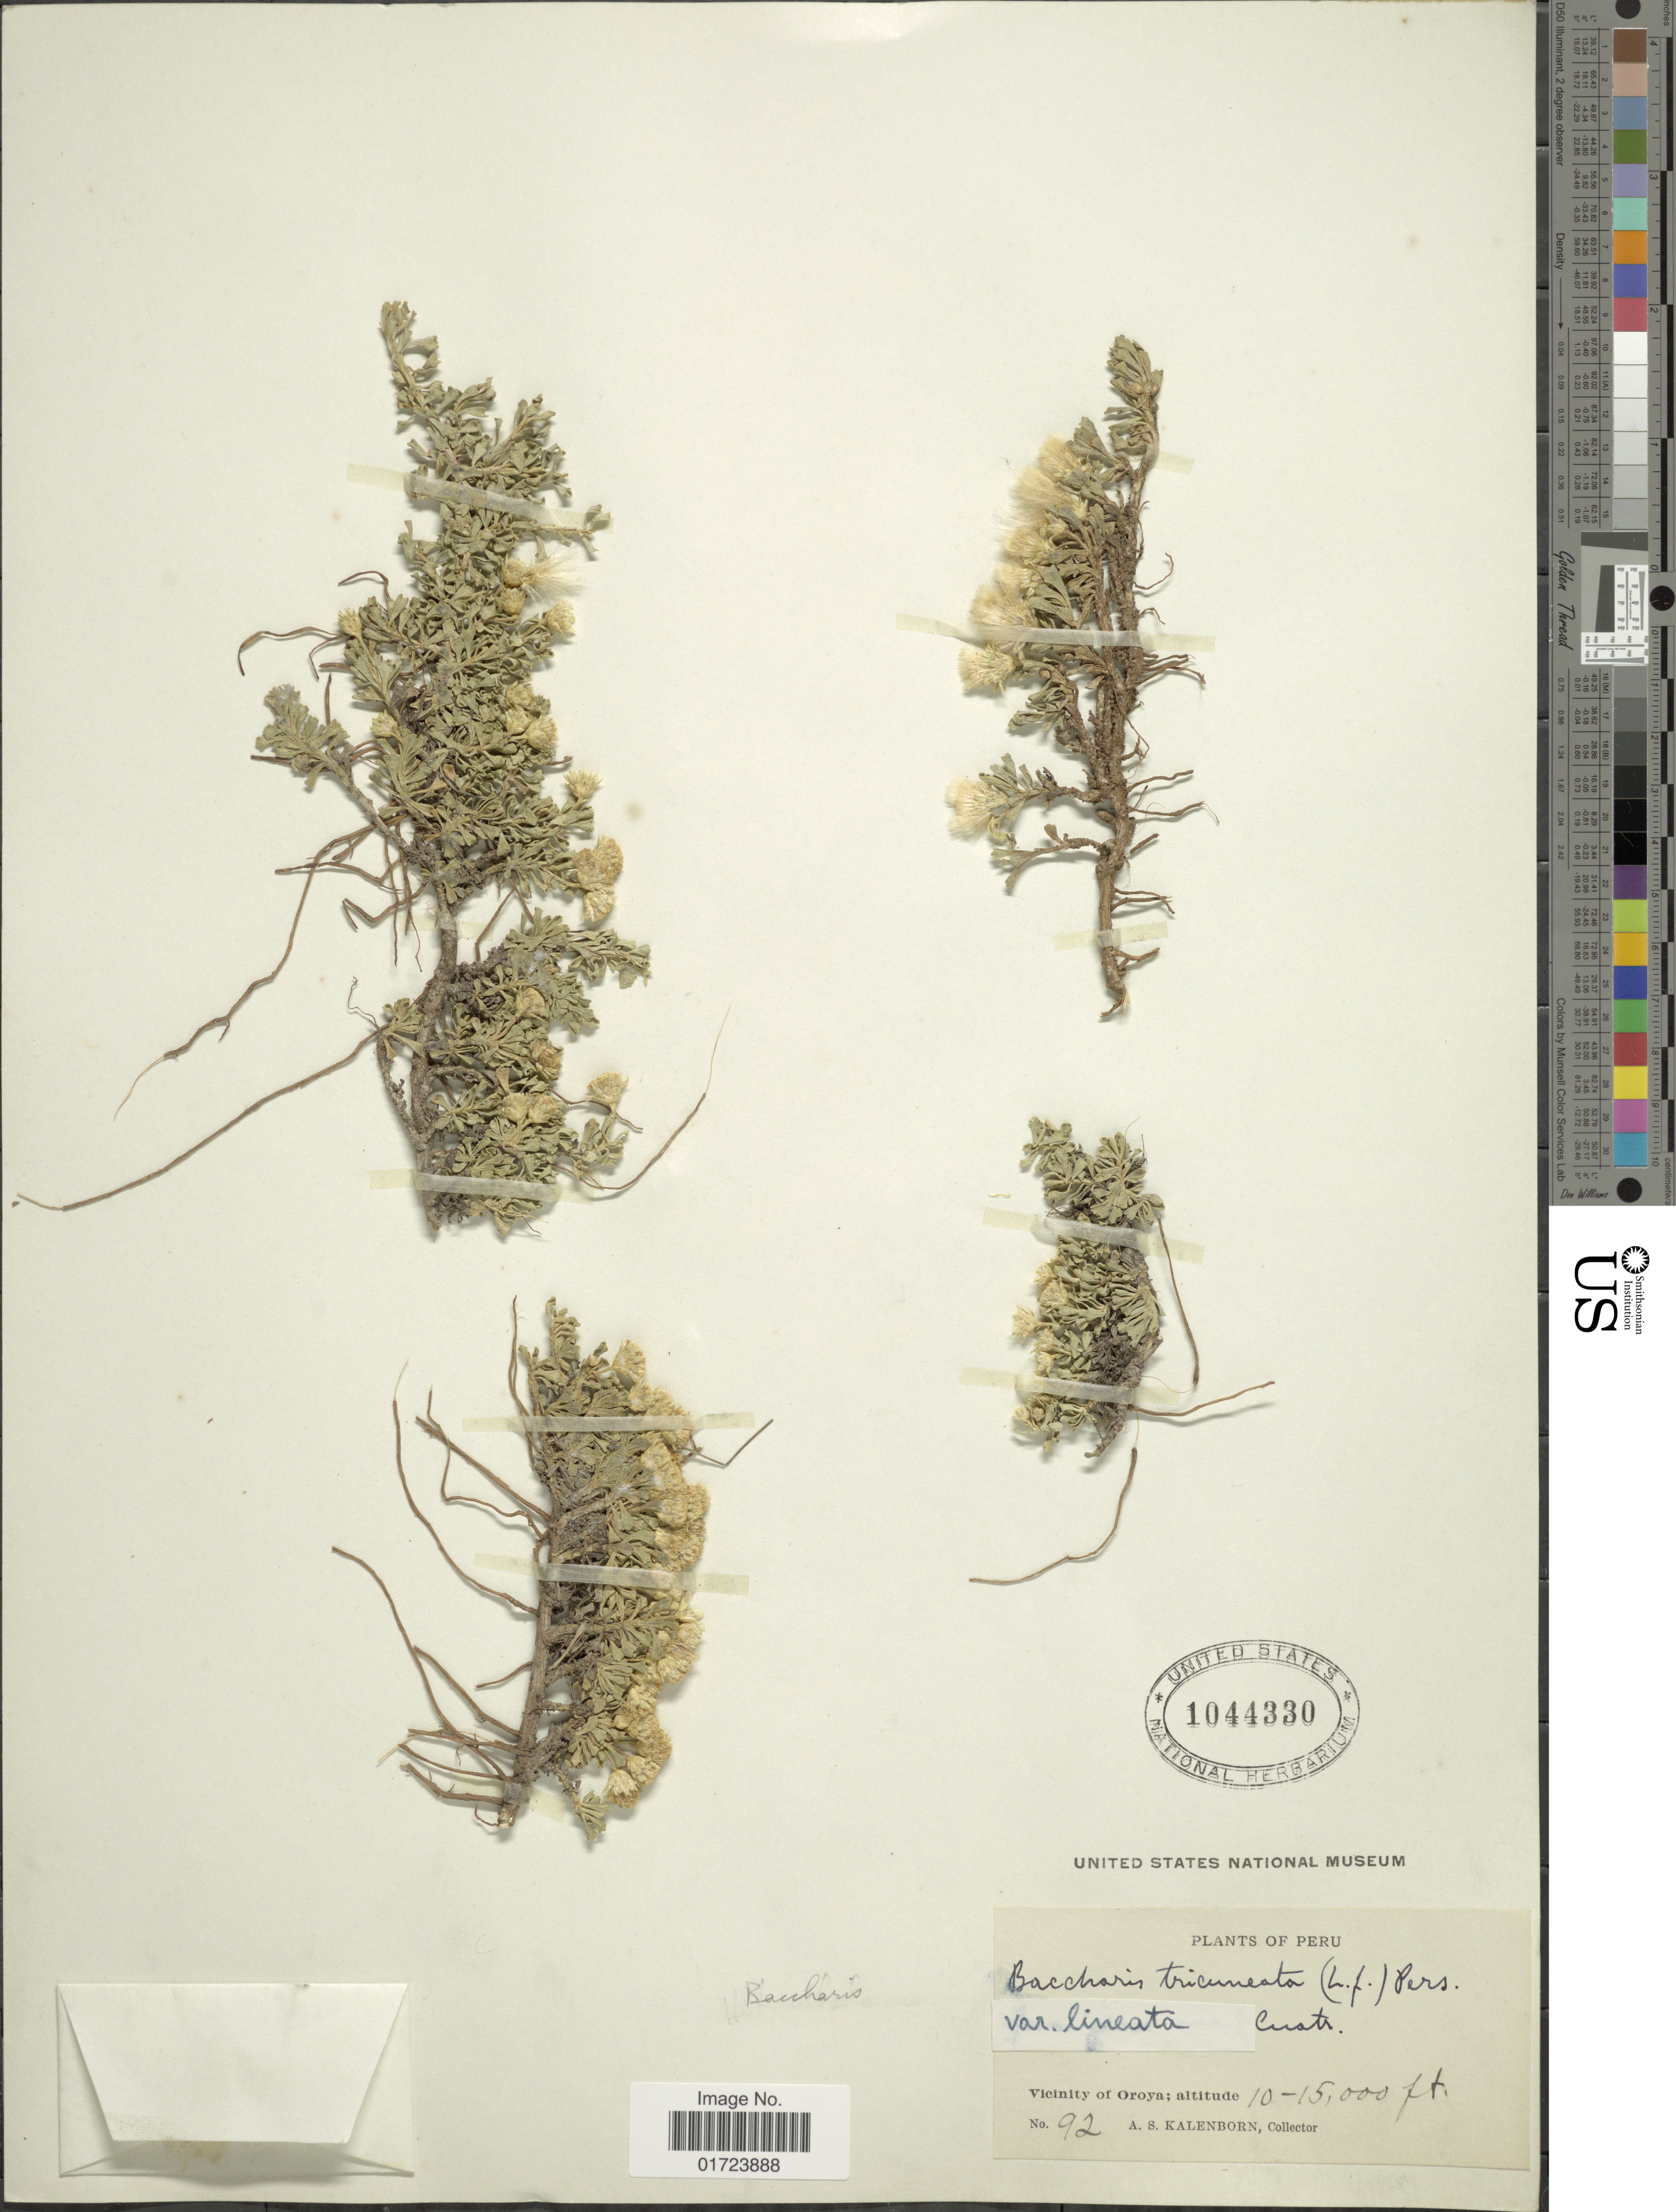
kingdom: Plantae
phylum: Tracheophyta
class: Magnoliopsida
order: Asterales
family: Asteraceae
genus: Baccharis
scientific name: Baccharis tricuneata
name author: (L. f.) Pers.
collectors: A. Kalenborn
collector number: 92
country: Peru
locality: Vicinity of Oroya.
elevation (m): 3048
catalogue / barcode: US 1044330